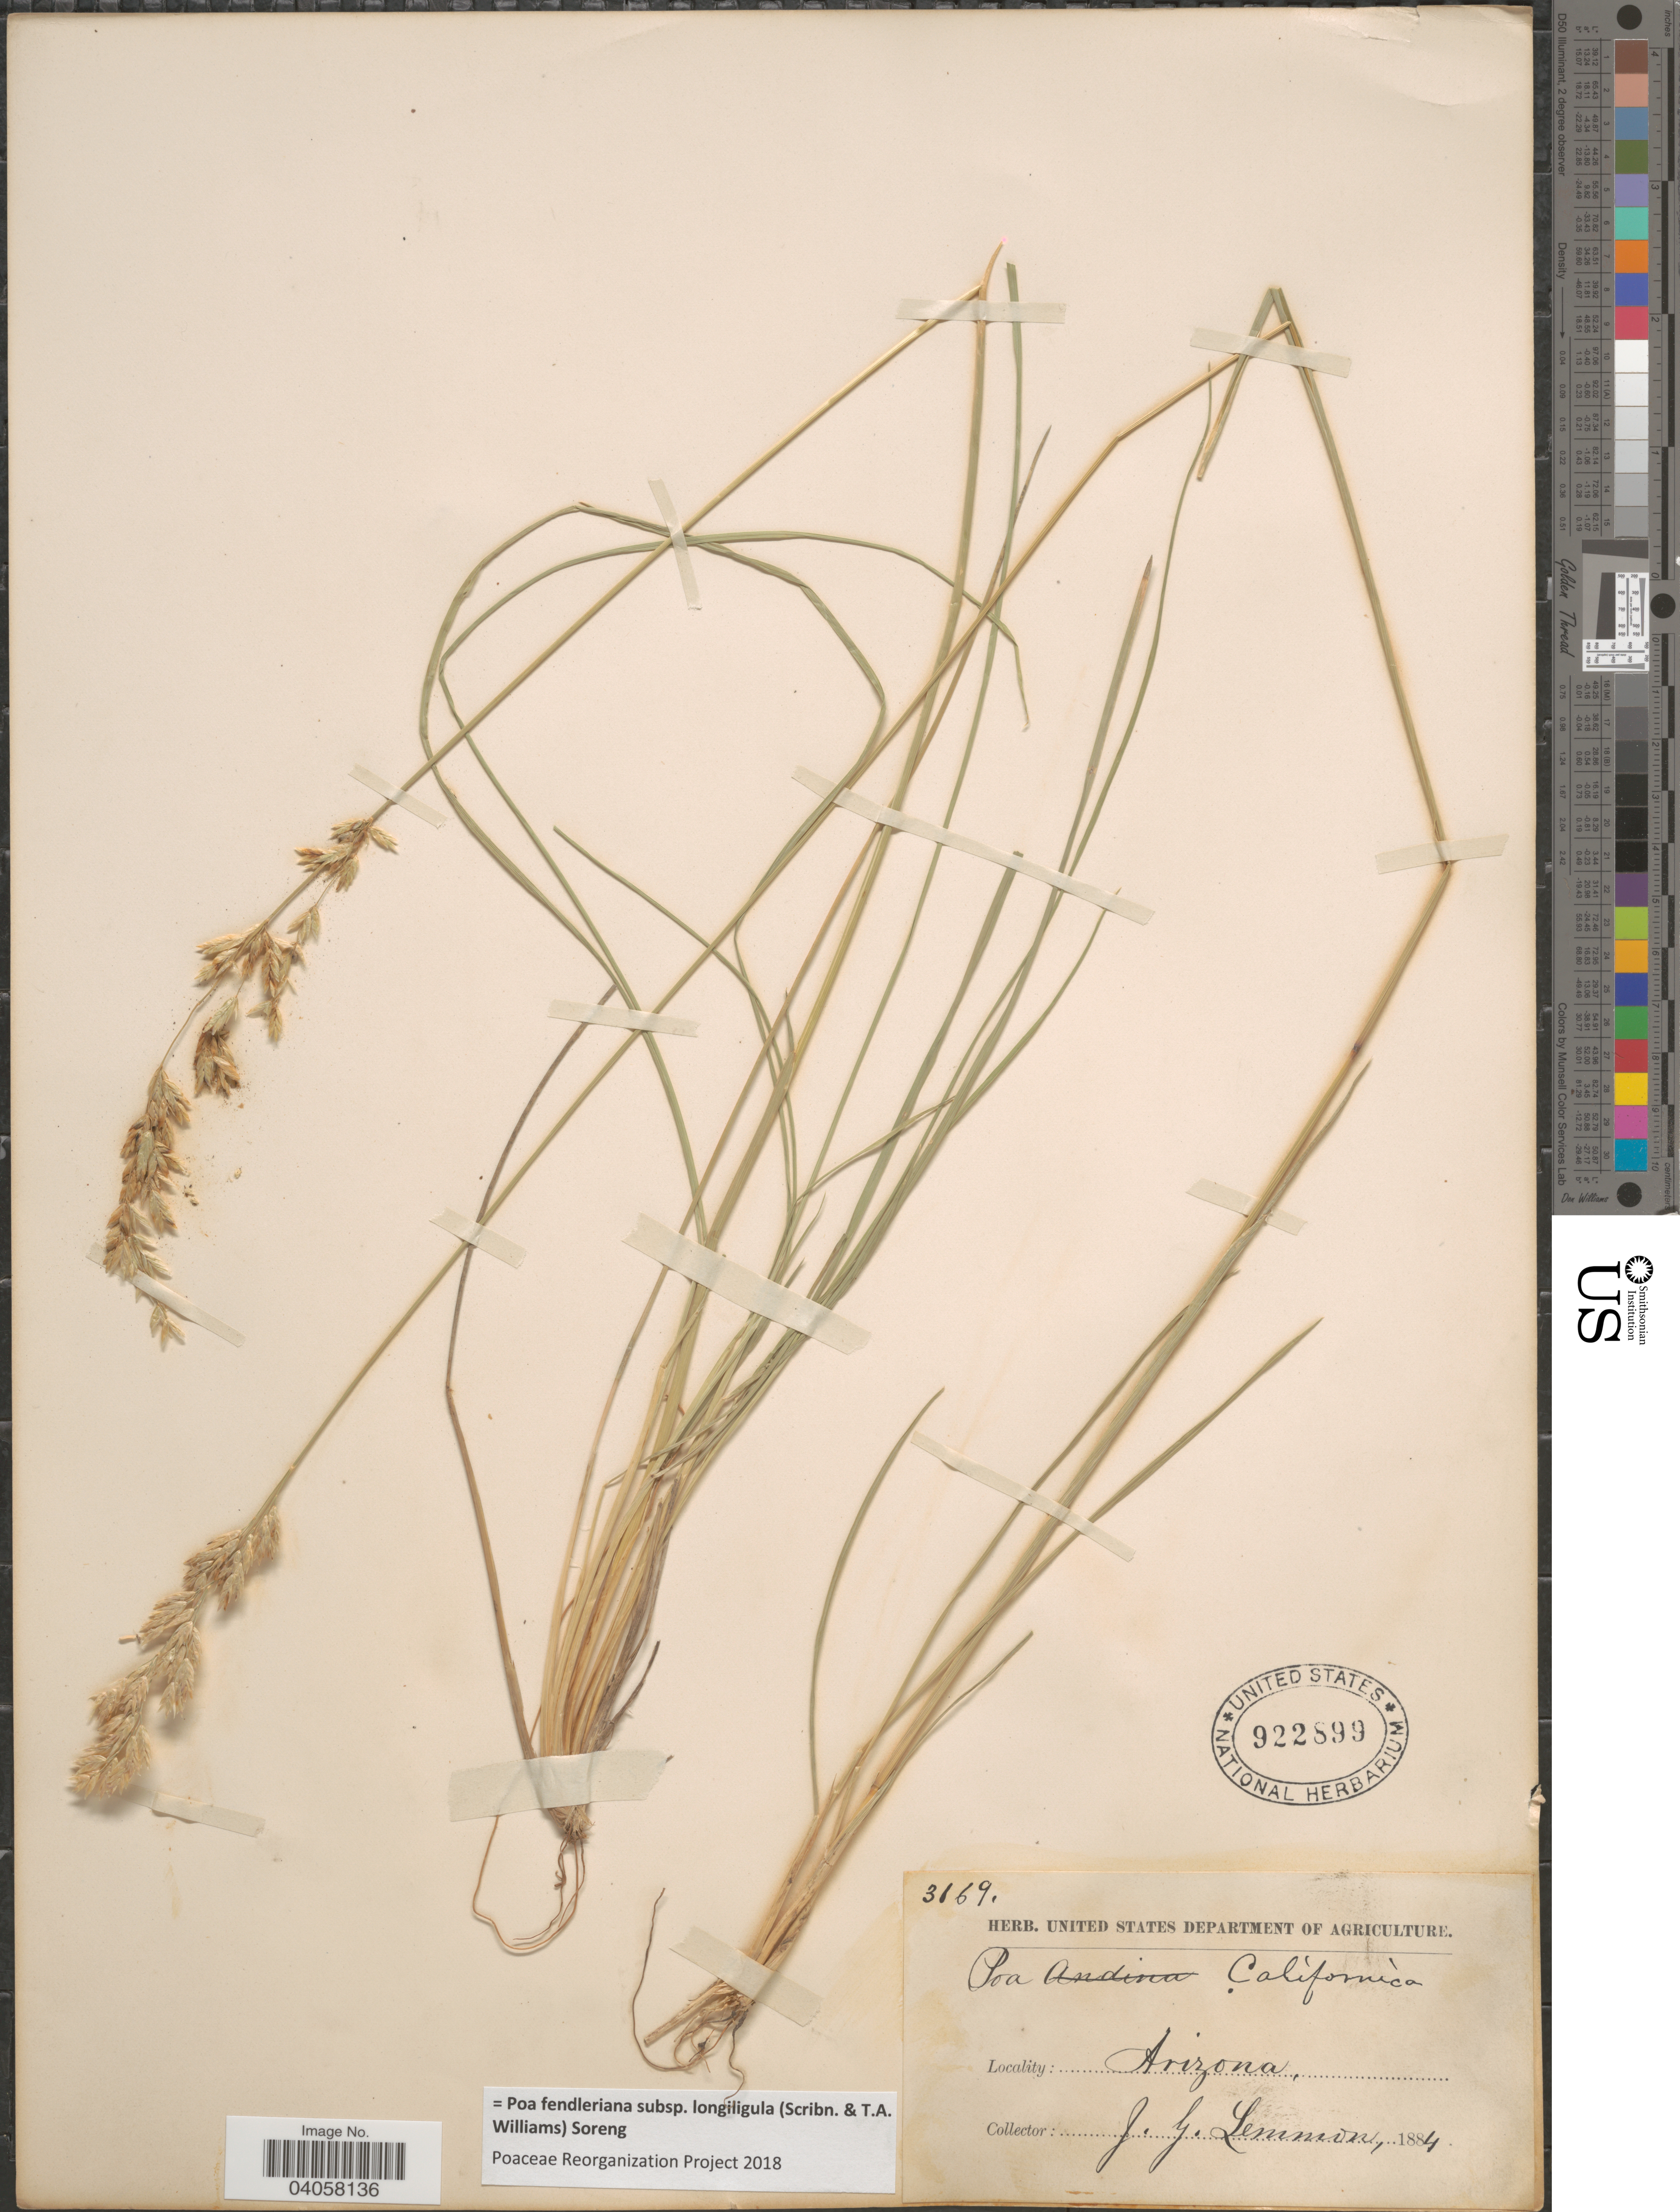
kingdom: Plantae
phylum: Tracheophyta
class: Liliopsida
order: Poales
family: Poaceae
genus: Poa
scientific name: Poa fendleriana subsp. longiligula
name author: (Scribn. & T.A. Williams) Soreng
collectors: J. Lemmon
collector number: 3169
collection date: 1884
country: United States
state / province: Arizona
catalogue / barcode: US 922899